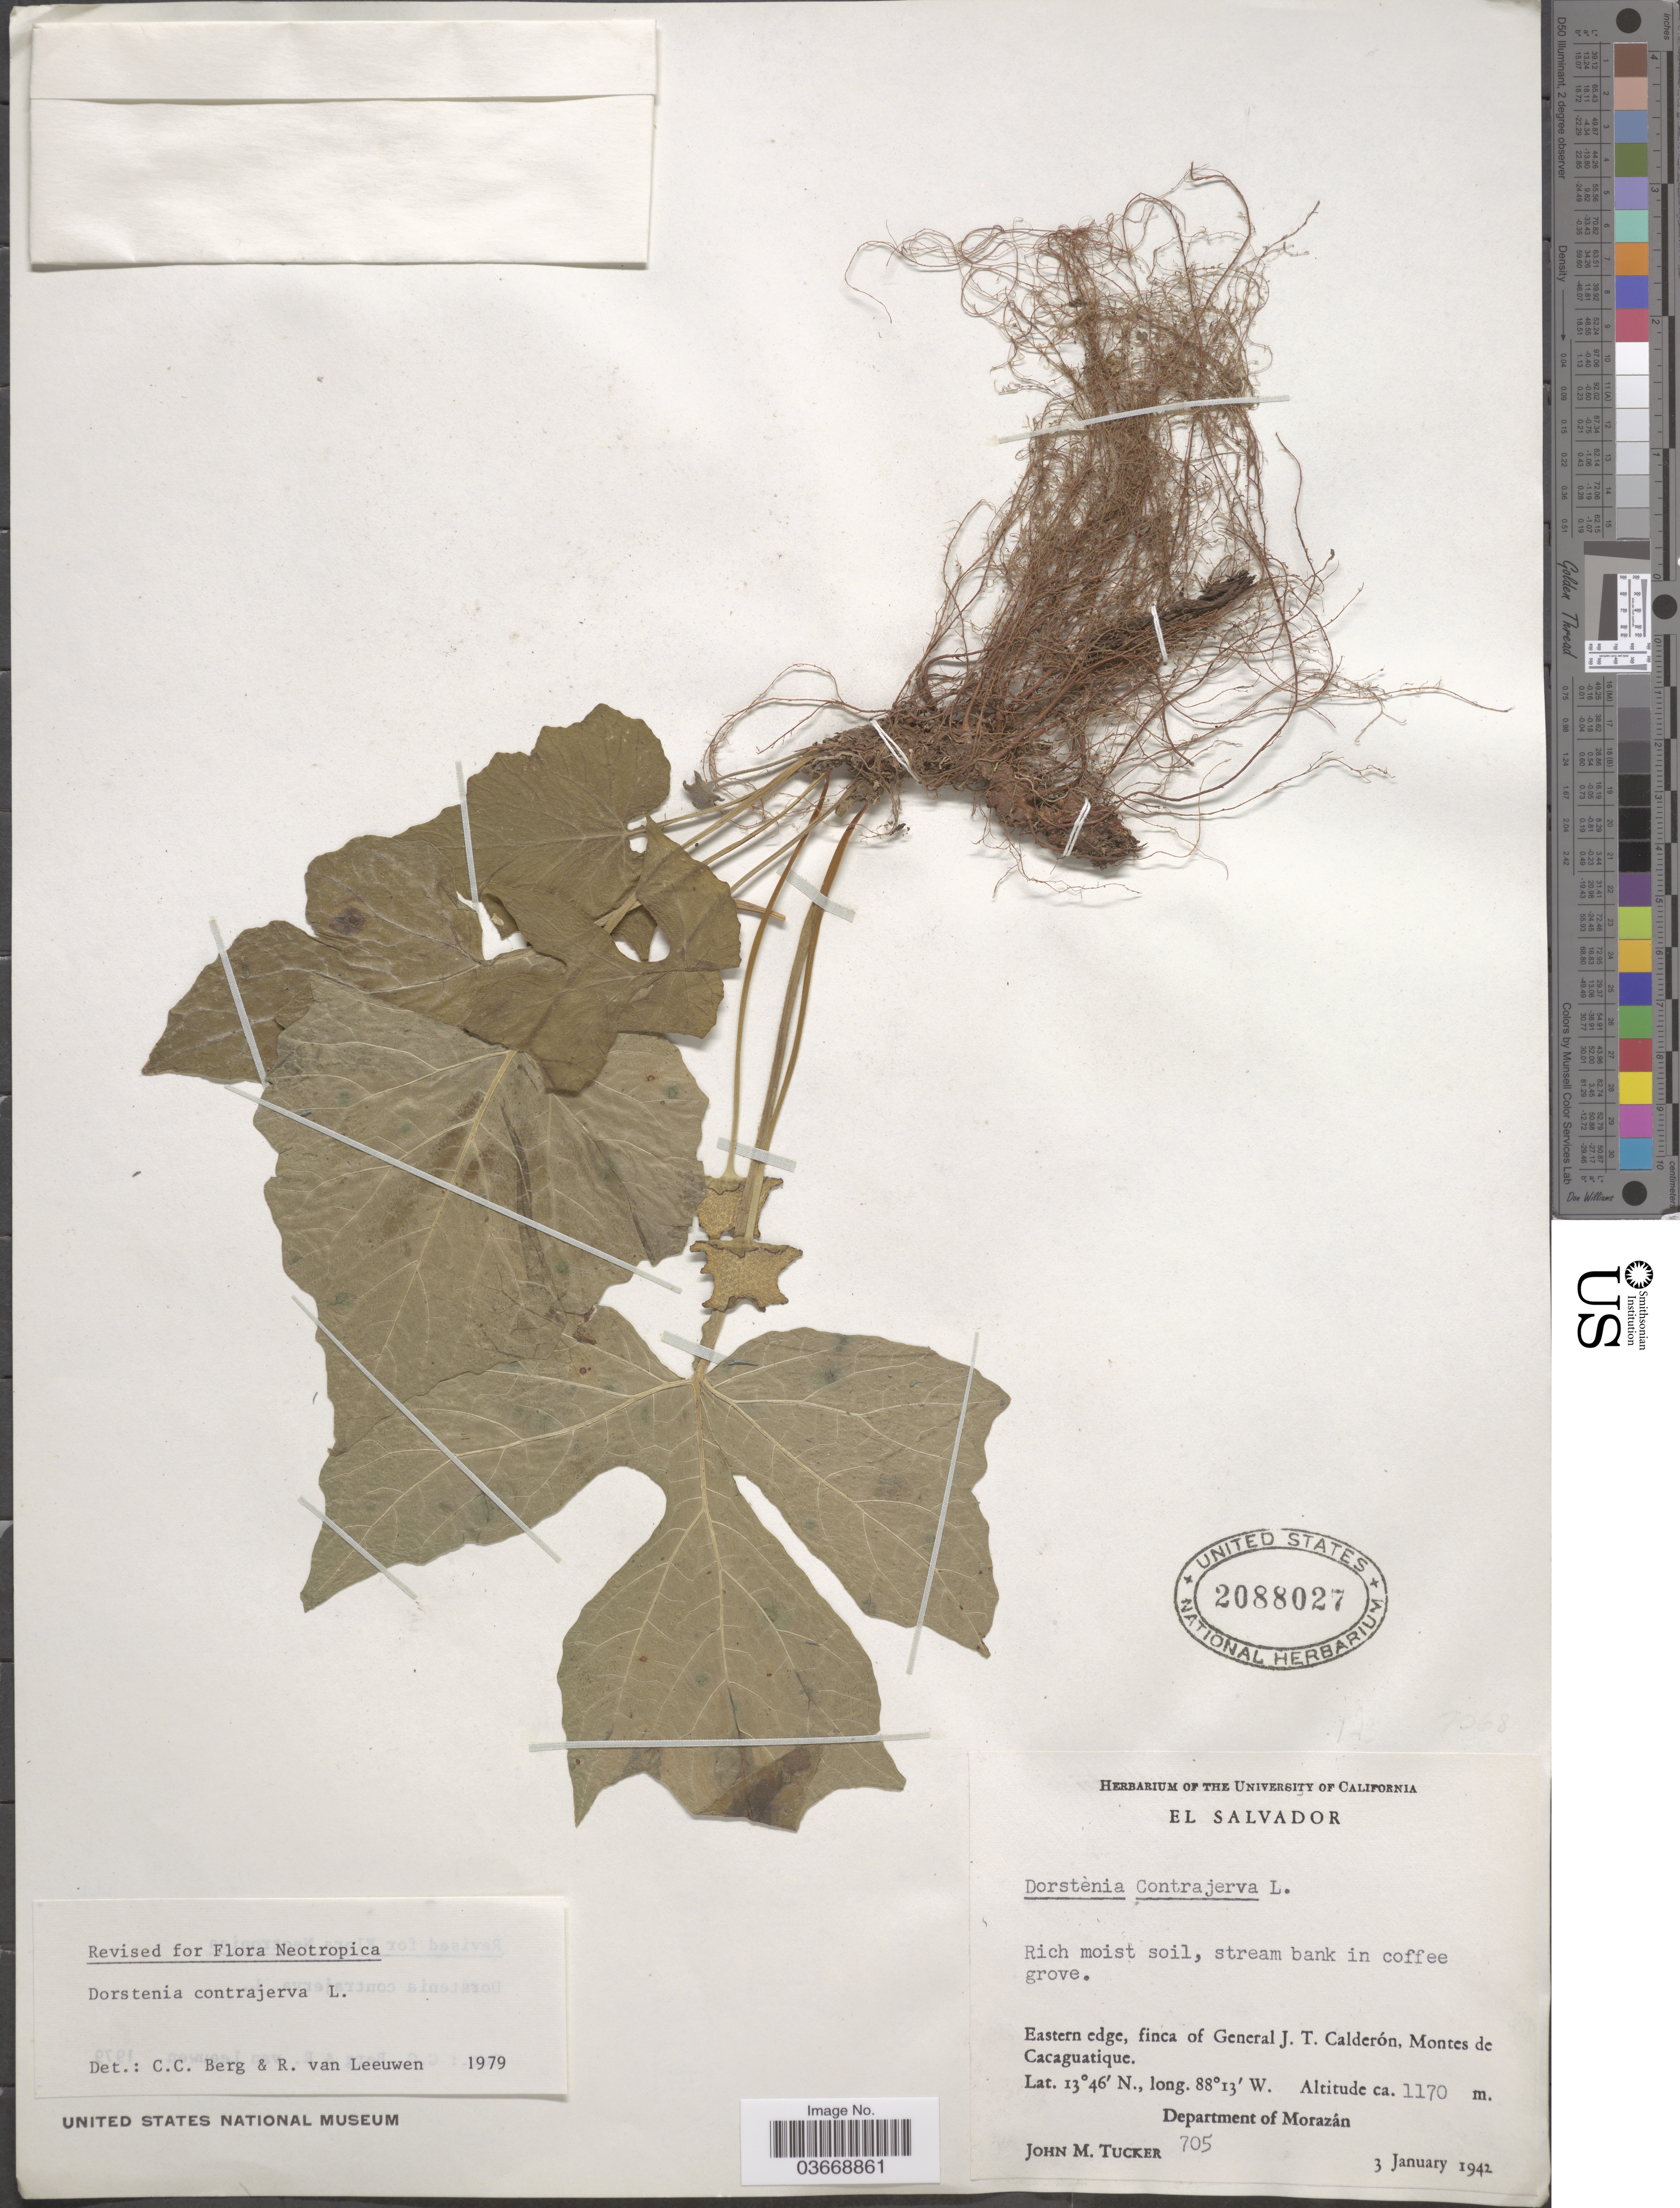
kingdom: Plantae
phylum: Tracheophyta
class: Magnoliopsida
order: Rosales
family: Moraceae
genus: Dorstenia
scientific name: Dorstenia contrajerva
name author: L.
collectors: J. M. Tucker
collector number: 705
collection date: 1942-01-03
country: El Salvador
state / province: Morazan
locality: Eastern edge, finca of General J. T. Calderón, Montes de Cacaguatique. Department of Morazón.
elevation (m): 1170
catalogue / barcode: US 2088027